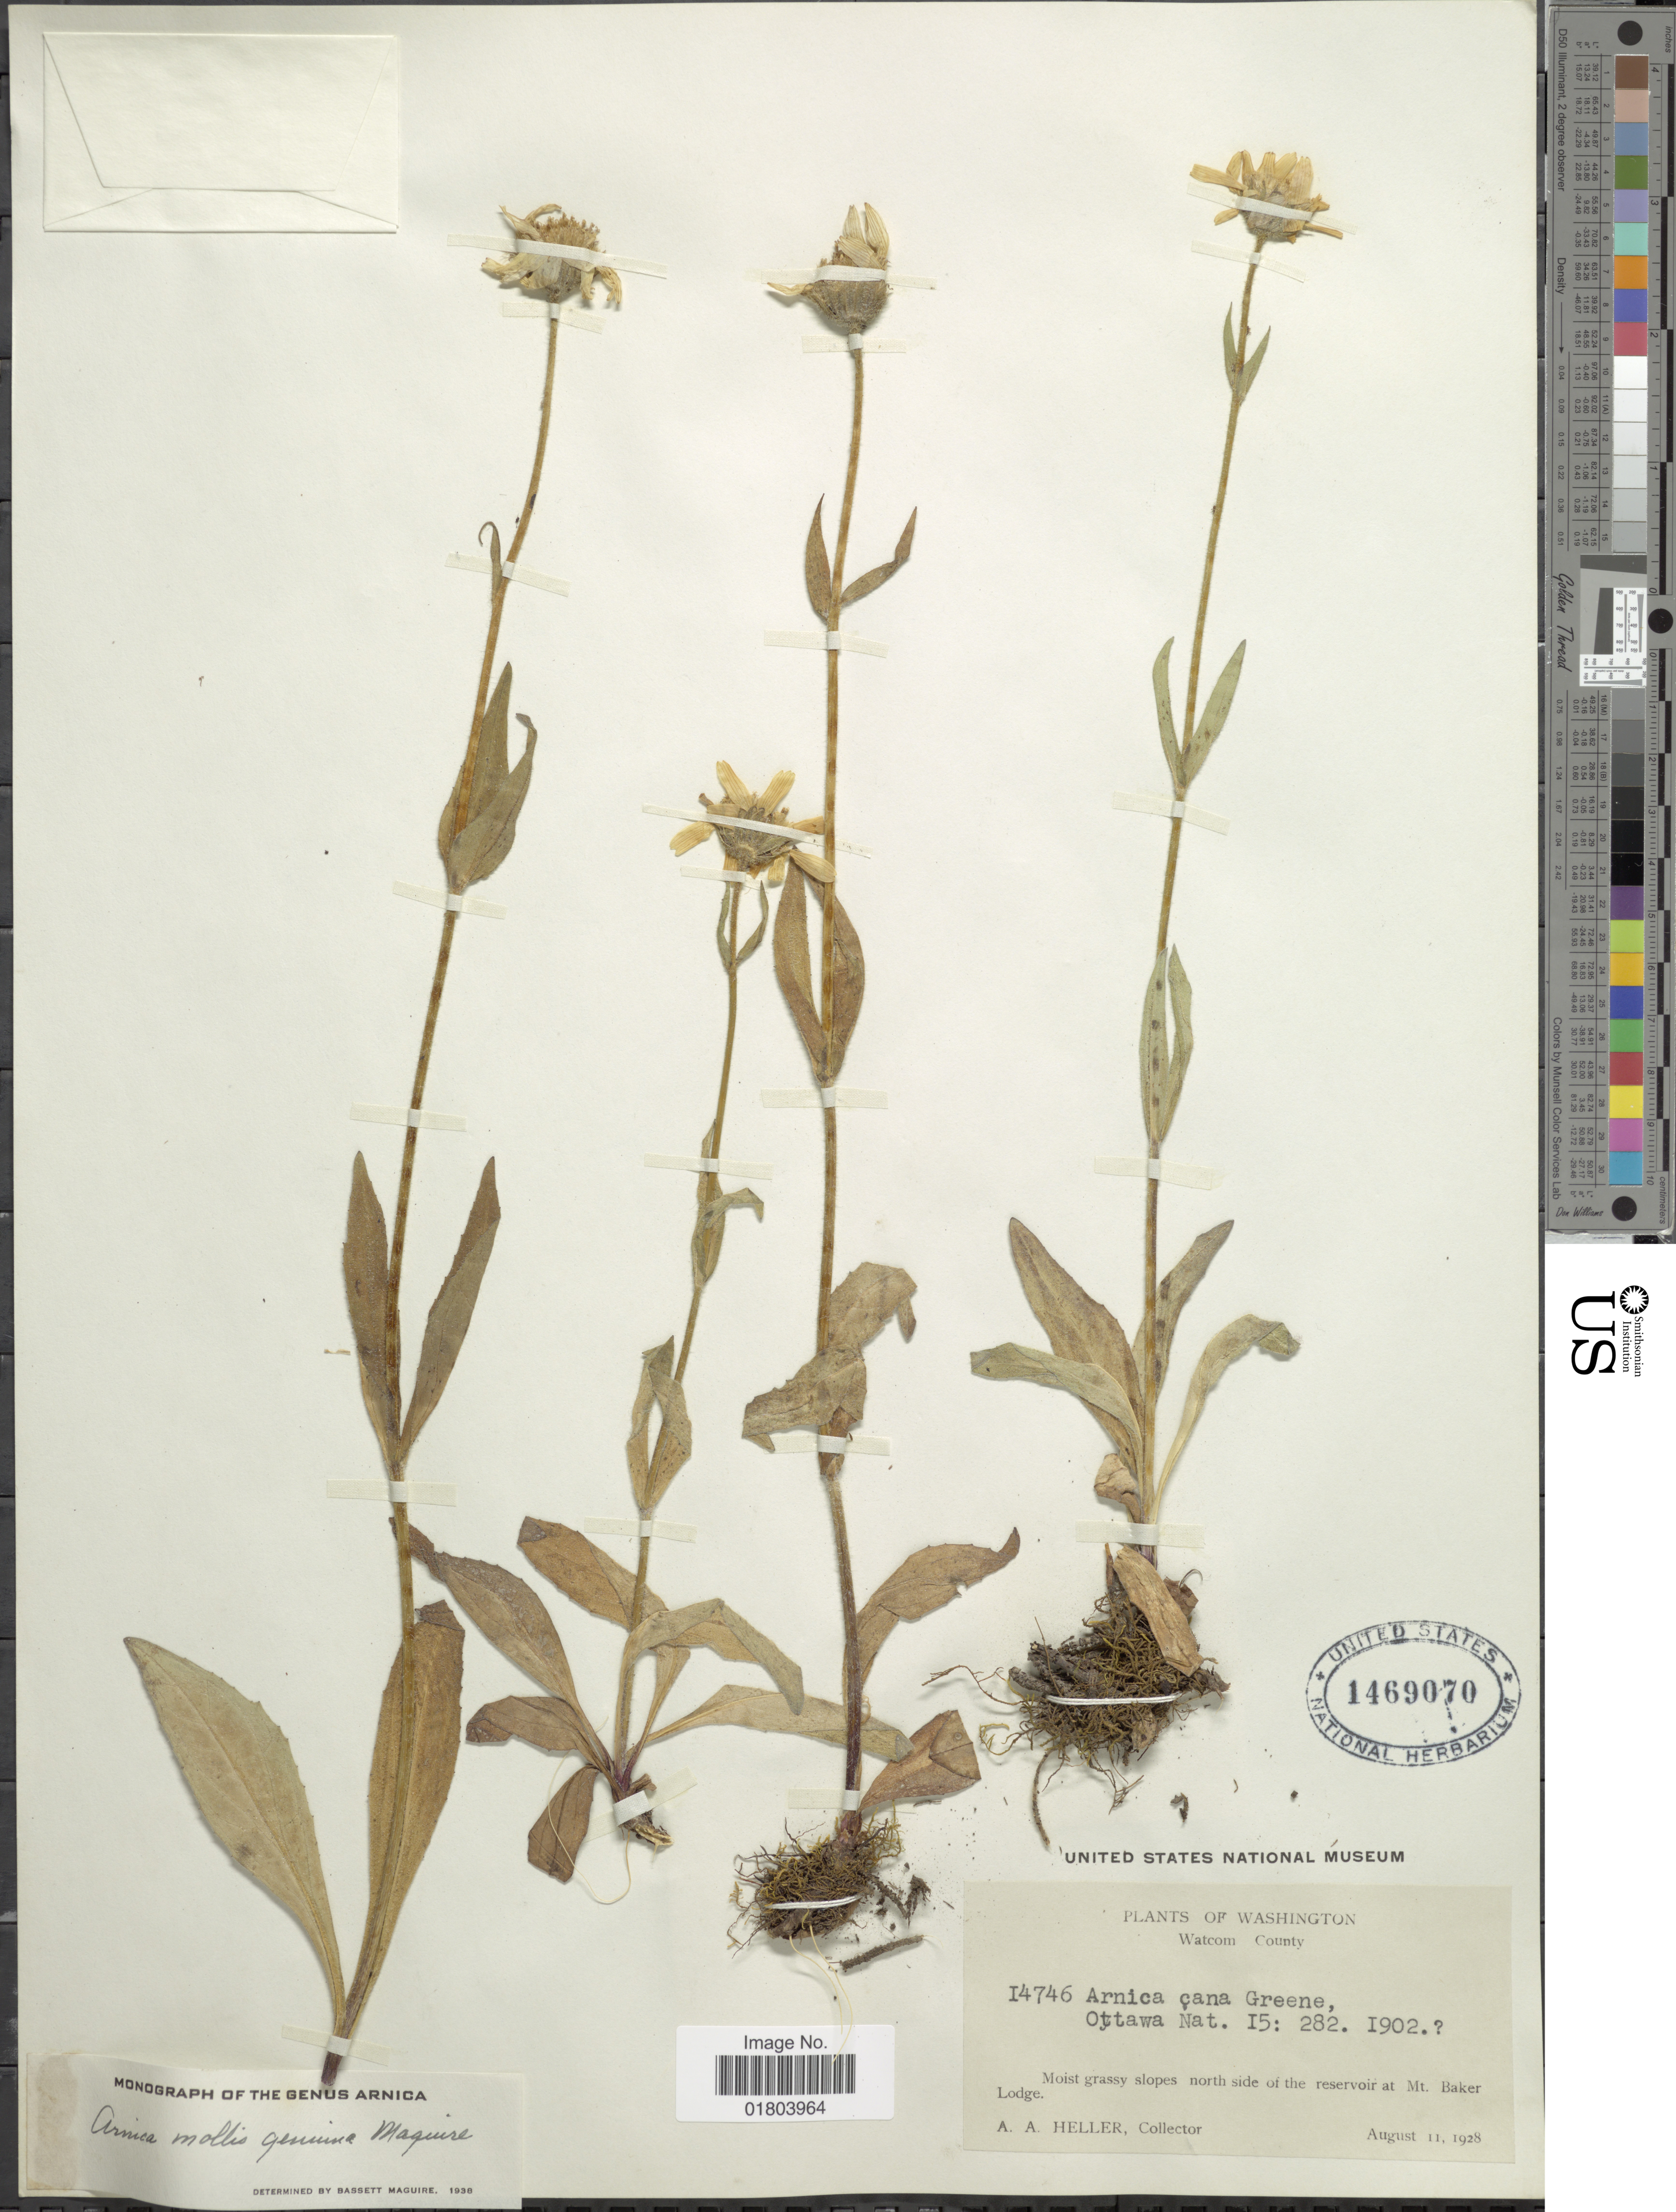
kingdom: Plantae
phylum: Tracheophyta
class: Magnoliopsida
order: Asterales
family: Asteraceae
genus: Arnica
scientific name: Arnica mollis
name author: Hook.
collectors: A. A. Heller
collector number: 14746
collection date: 1928-08-11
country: United States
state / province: Washington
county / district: Whatcom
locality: Watcom County, Moist grassy slopes north side of the reservoir at Mt. Baker Lodge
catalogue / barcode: US 1469070